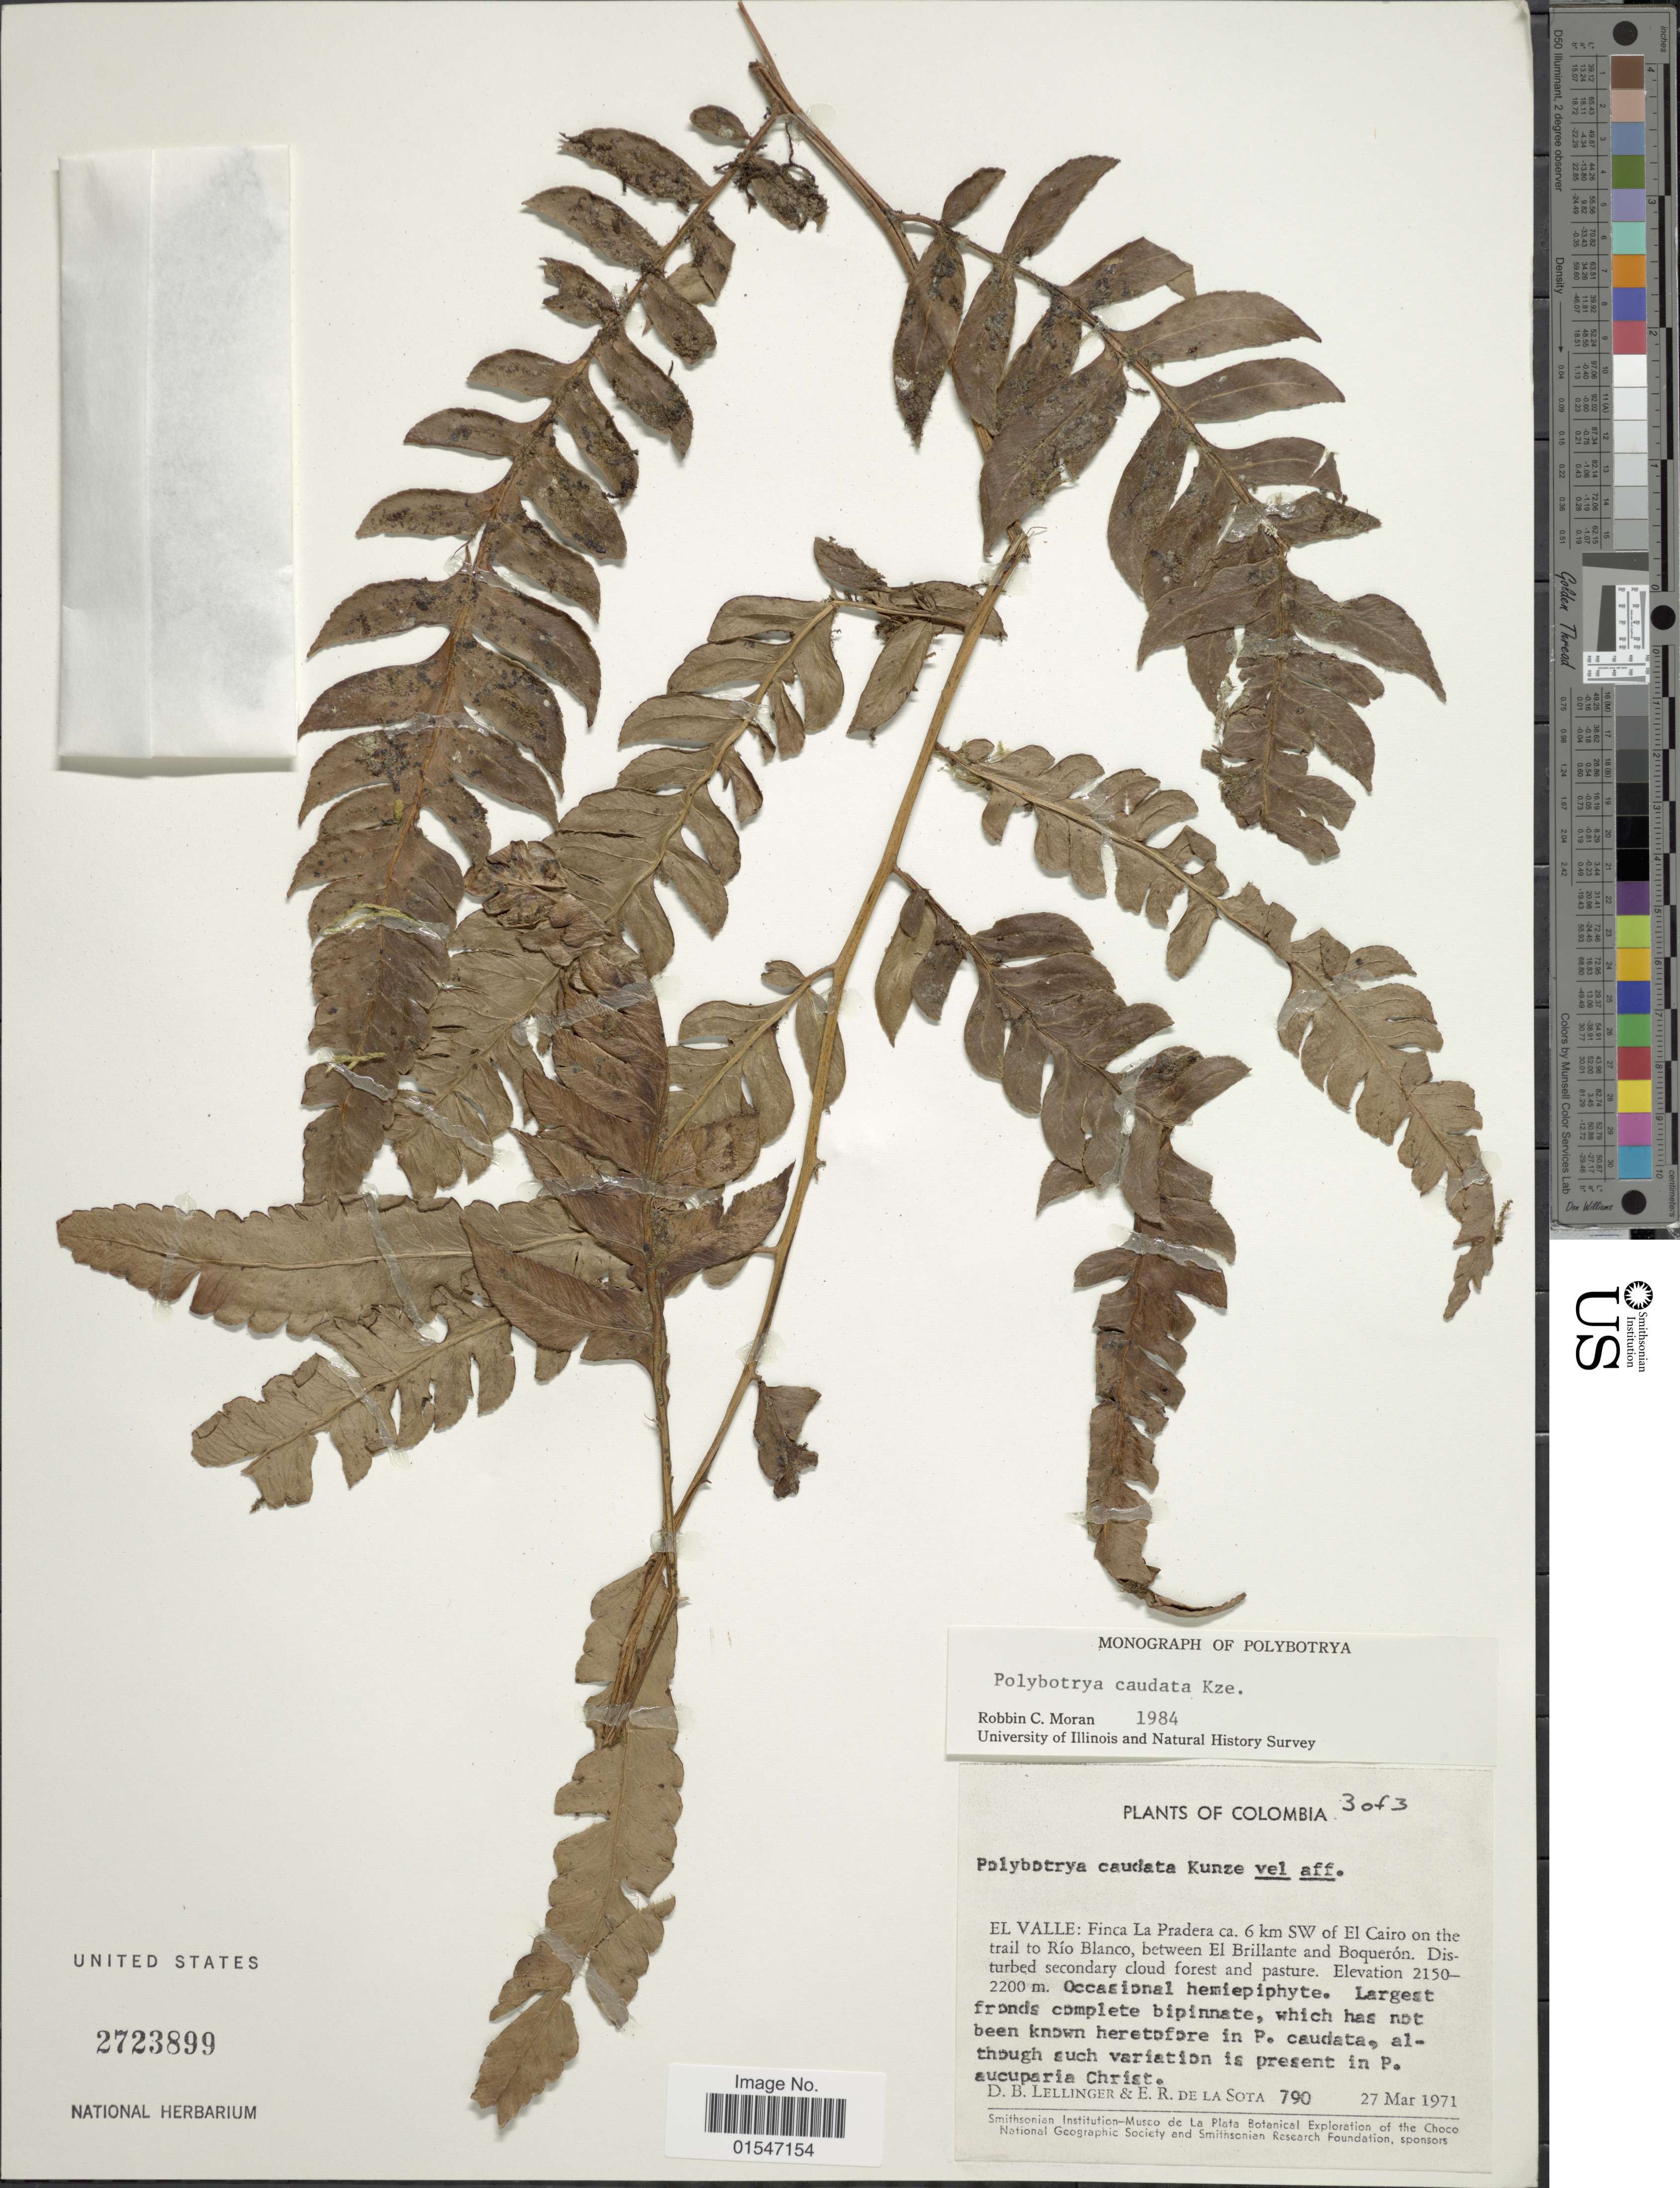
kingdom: Plantae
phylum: Tracheophyta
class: Polypodiopsida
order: Polypodiales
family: Dryopteridaceae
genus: Polybotrya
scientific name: Polybotrya caudata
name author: Kunze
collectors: D. B. Lellinger & E. R. de la Sota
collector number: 790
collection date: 1971-03-27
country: Colombia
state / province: Valle del Cauca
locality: El Valle Finca La Pradera ca. 6 km SW of El Cairo on the trail to Rio Blanco, between El Brillante and Boqueron.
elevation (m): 2150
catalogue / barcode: US 2723899